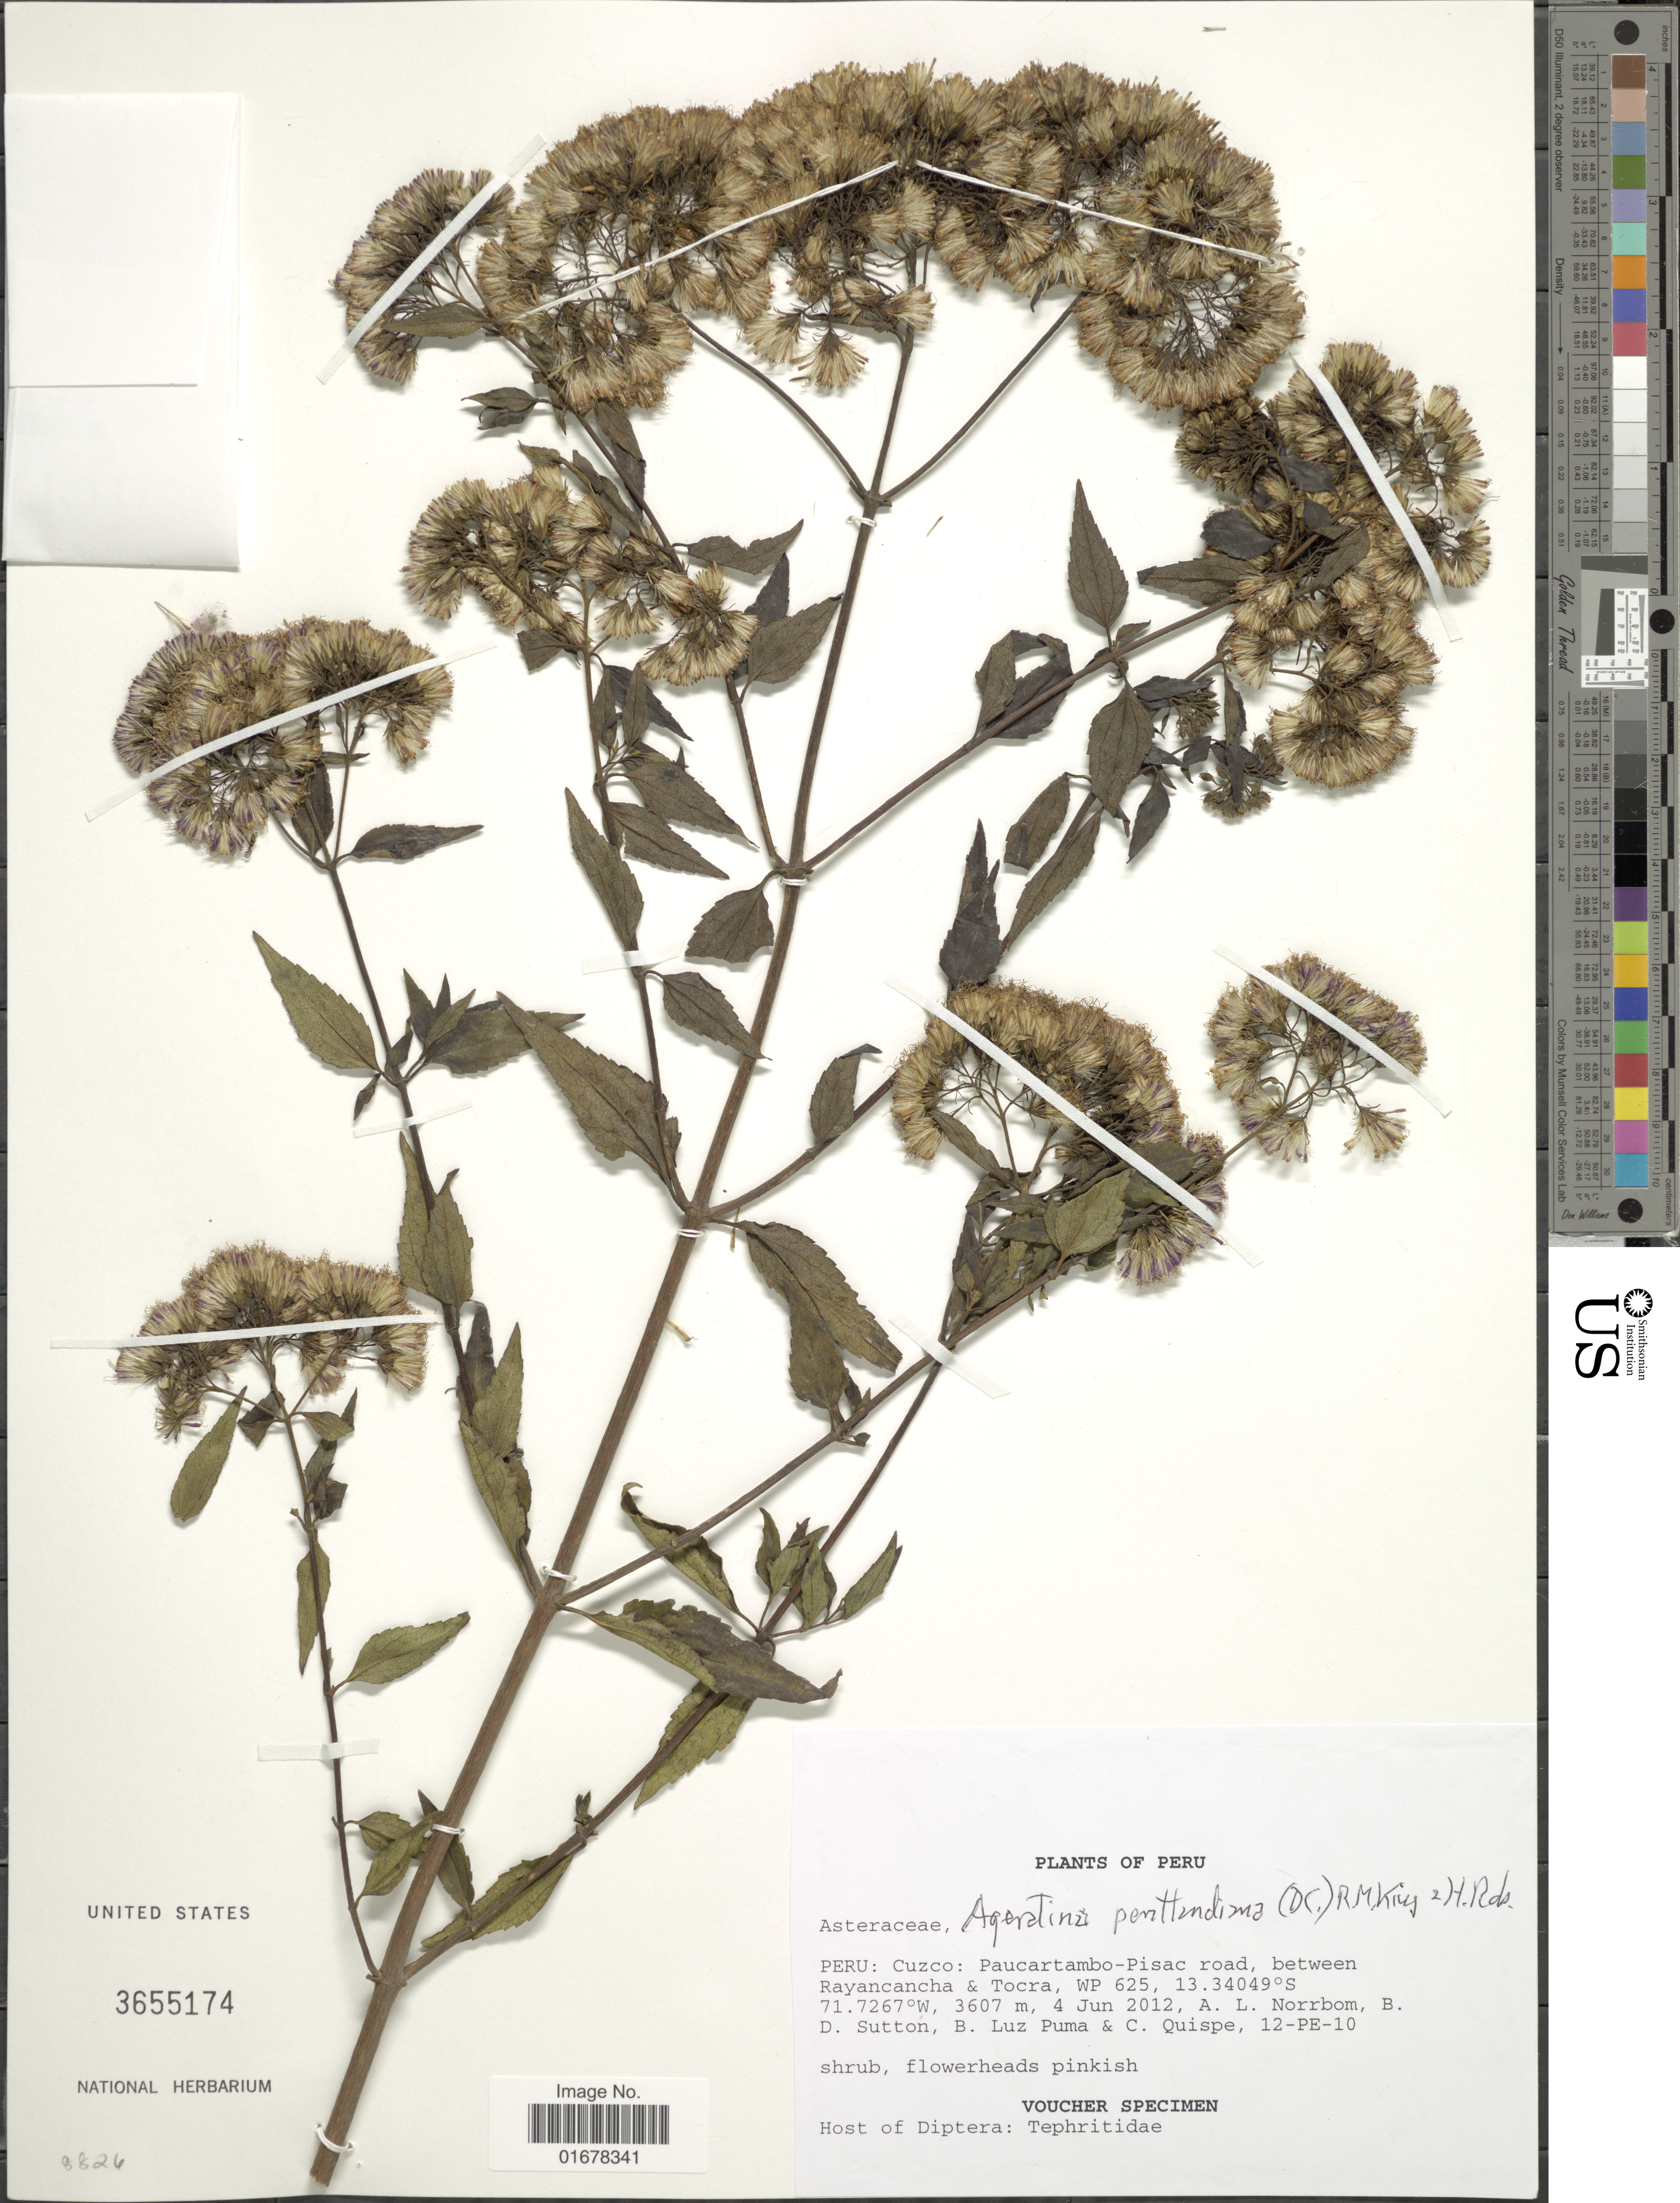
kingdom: Plantae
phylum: Tracheophyta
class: Magnoliopsida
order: Asterales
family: Asteraceae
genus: Ageratina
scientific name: Ageratina pentlandiana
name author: (DC.) R.M. King & H. Rob.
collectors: A. L. Norrbom, B. Sutton, B. Luz Puma & C. Quispe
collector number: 12-PE-10?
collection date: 2012-06-04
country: Peru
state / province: Cusco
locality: Cuzco: Paucartambo-Pisac road, between Rayancancha & Tocra, WP 625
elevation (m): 3607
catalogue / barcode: US 3655174